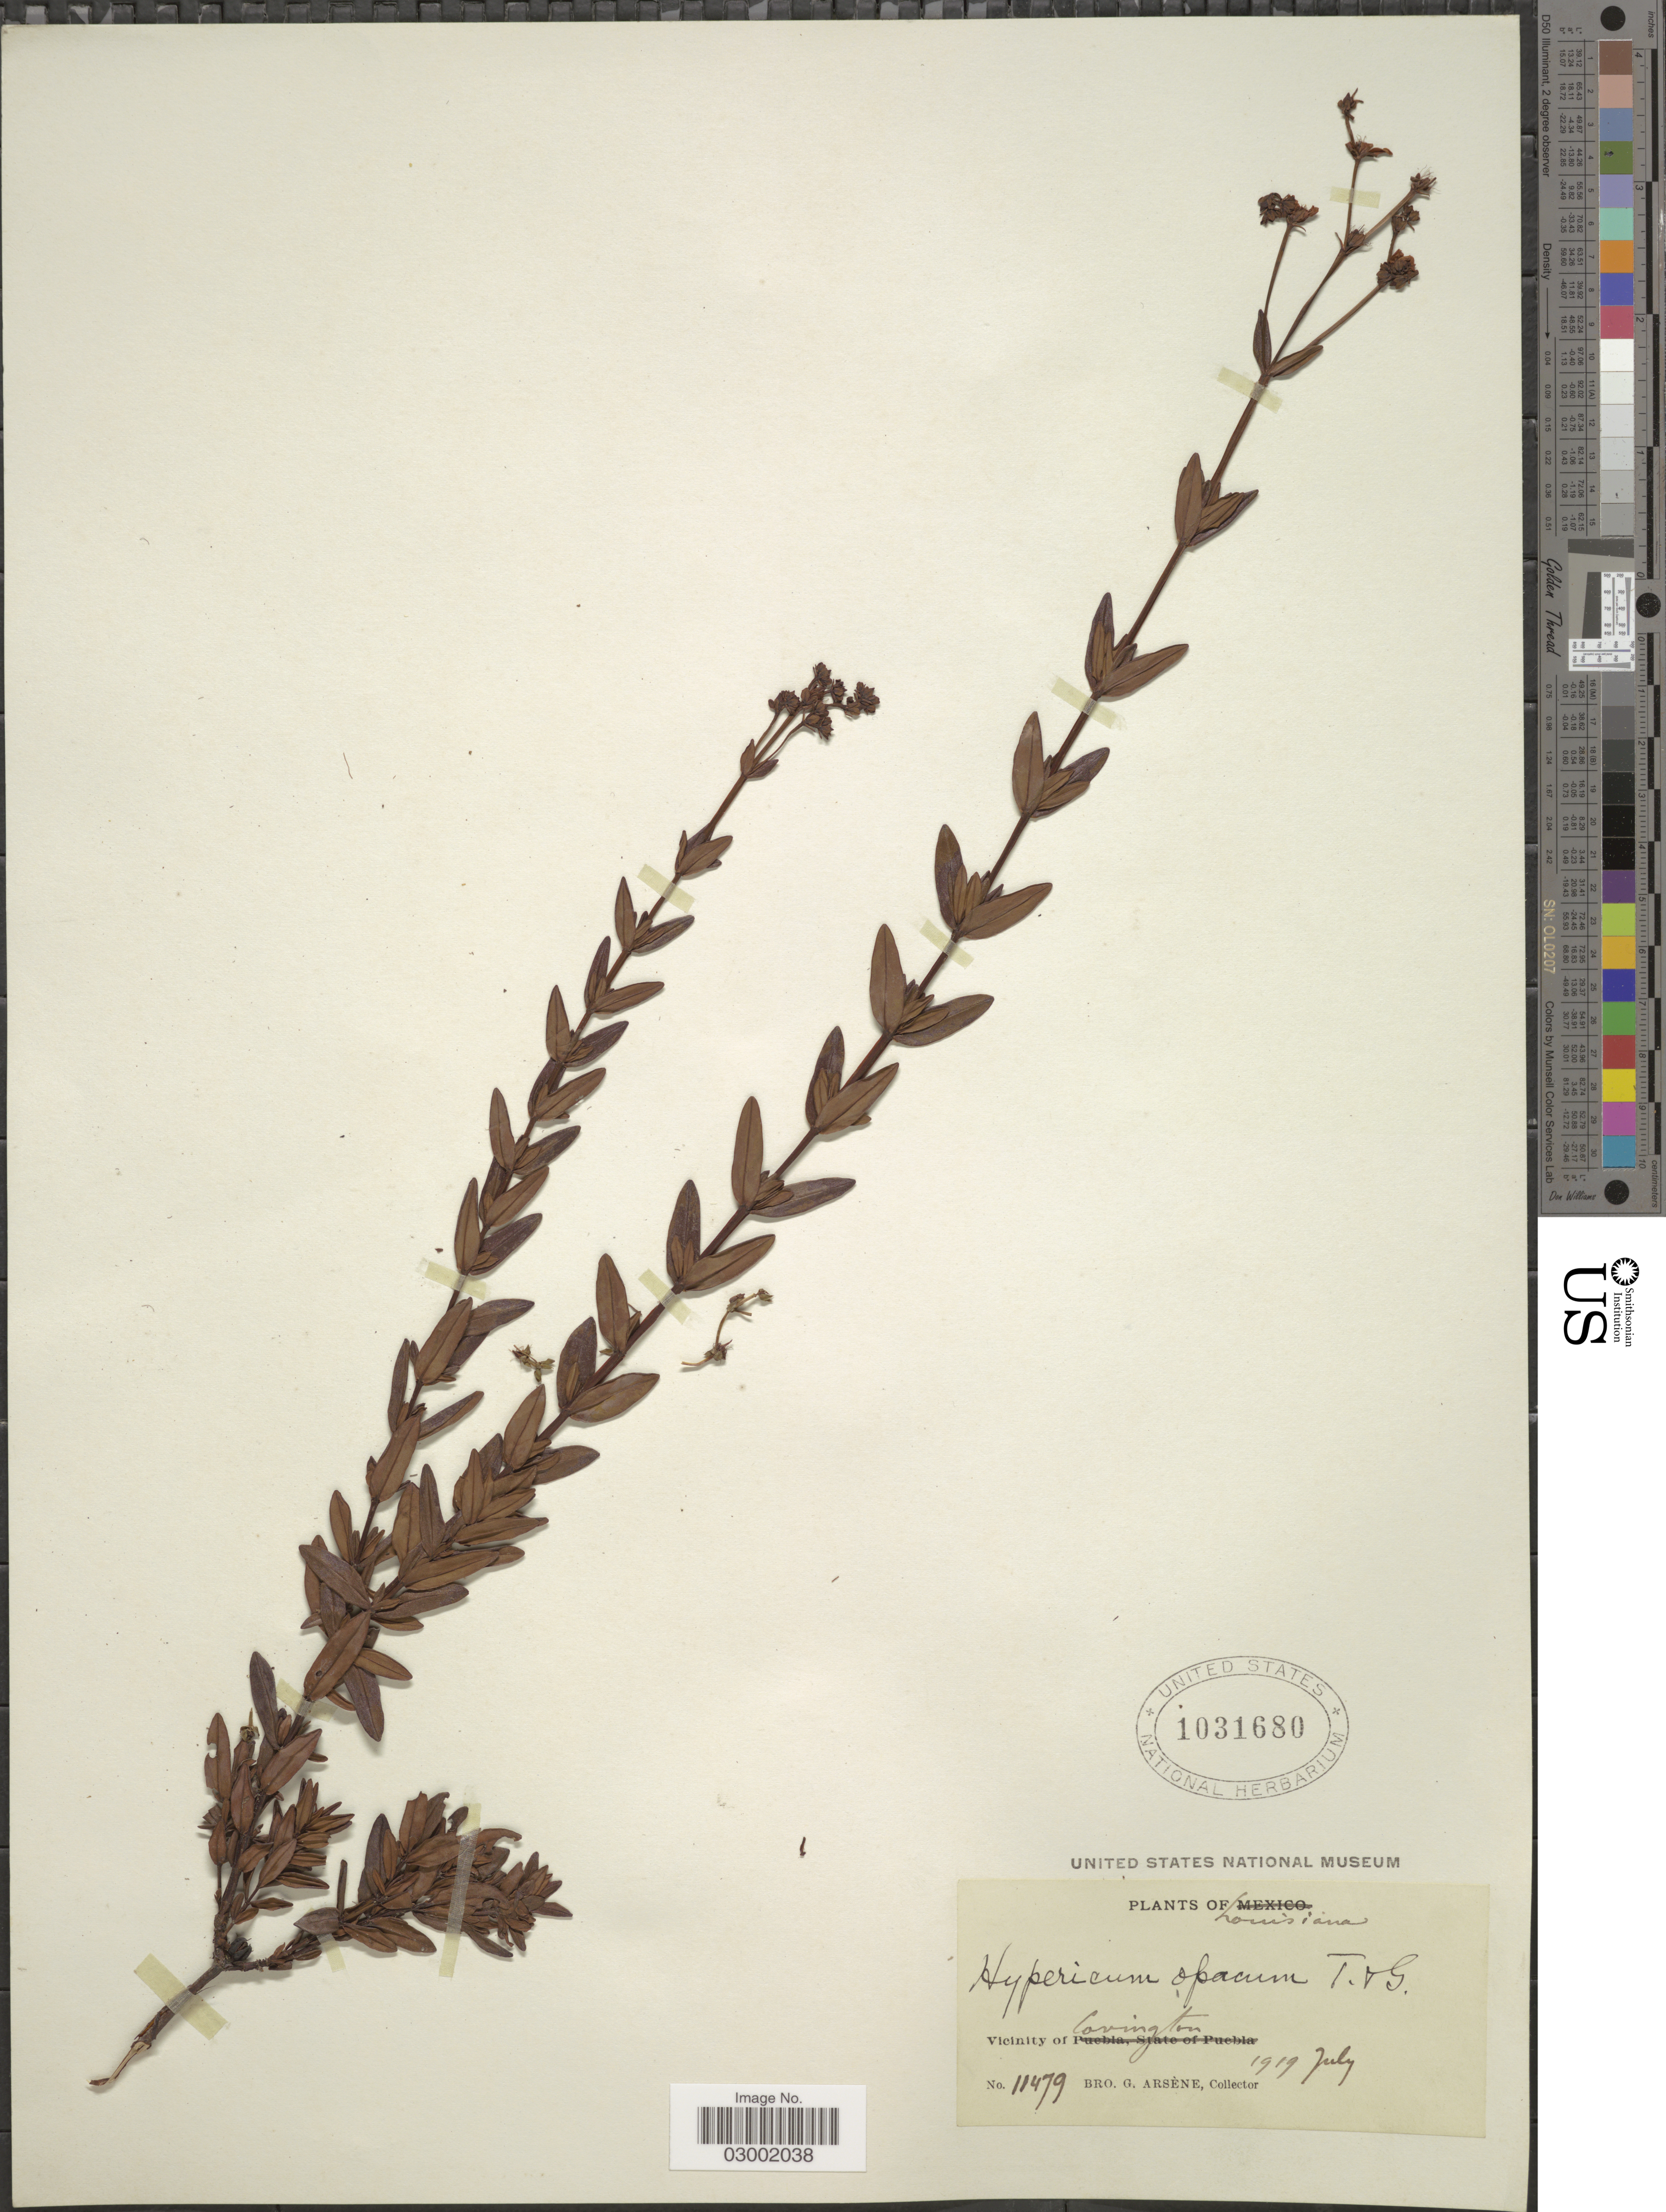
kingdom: Plantae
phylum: Tracheophyta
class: Magnoliopsida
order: Malpighiales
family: Hypericaceae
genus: Hypericum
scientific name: Hypericum opacum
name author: Torr. & A. Gray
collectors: Bro. G. Arsène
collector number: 11479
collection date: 1919-07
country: United States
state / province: Louisiana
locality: Vicinity of Covington.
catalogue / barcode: US 1031680